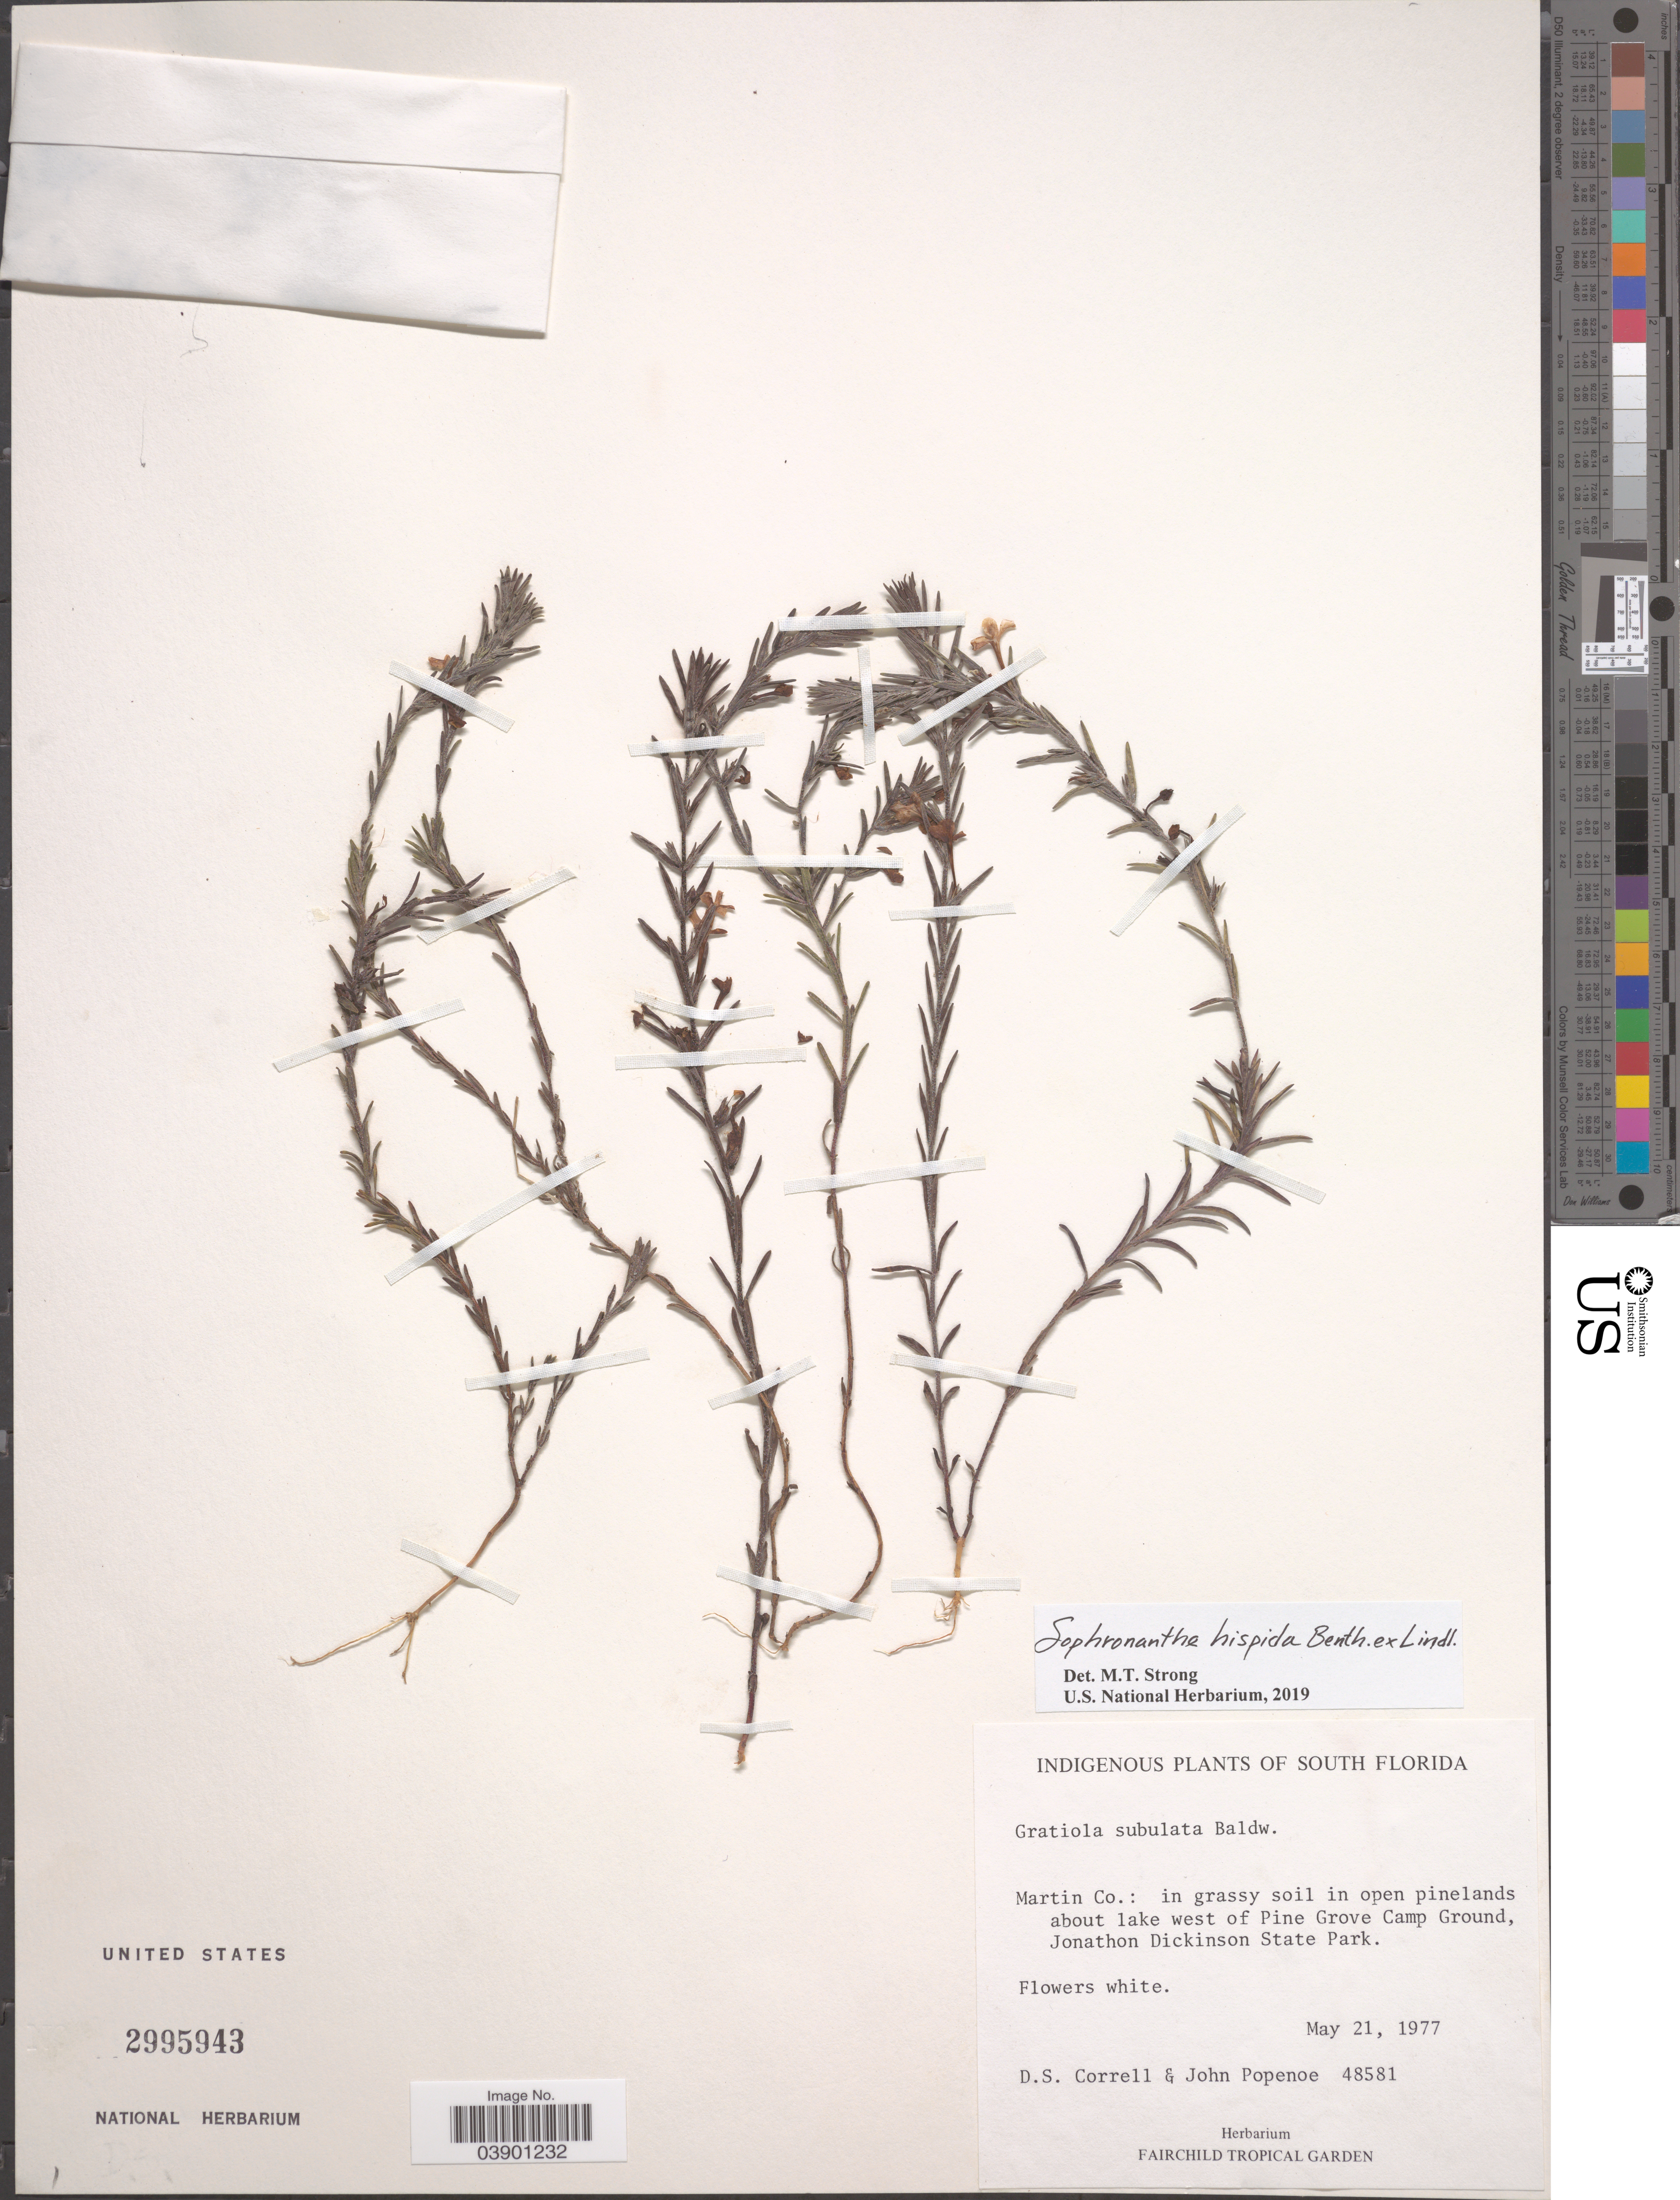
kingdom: Plantae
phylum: Tracheophyta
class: Magnoliopsida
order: Lamiales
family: Plantaginaceae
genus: Sophronanthe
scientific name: Sophronanthe hispida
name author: Benth. ex Lindl.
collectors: D. S. Correll & J. Popenoe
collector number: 48581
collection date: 1977-05-21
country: United States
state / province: Florida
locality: South Florida. Martin Co.: in grassy soil in open pinelands about lake west of Pine Grove Camp Ground, Jonathan Dickinson State Park.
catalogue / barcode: US 2995943